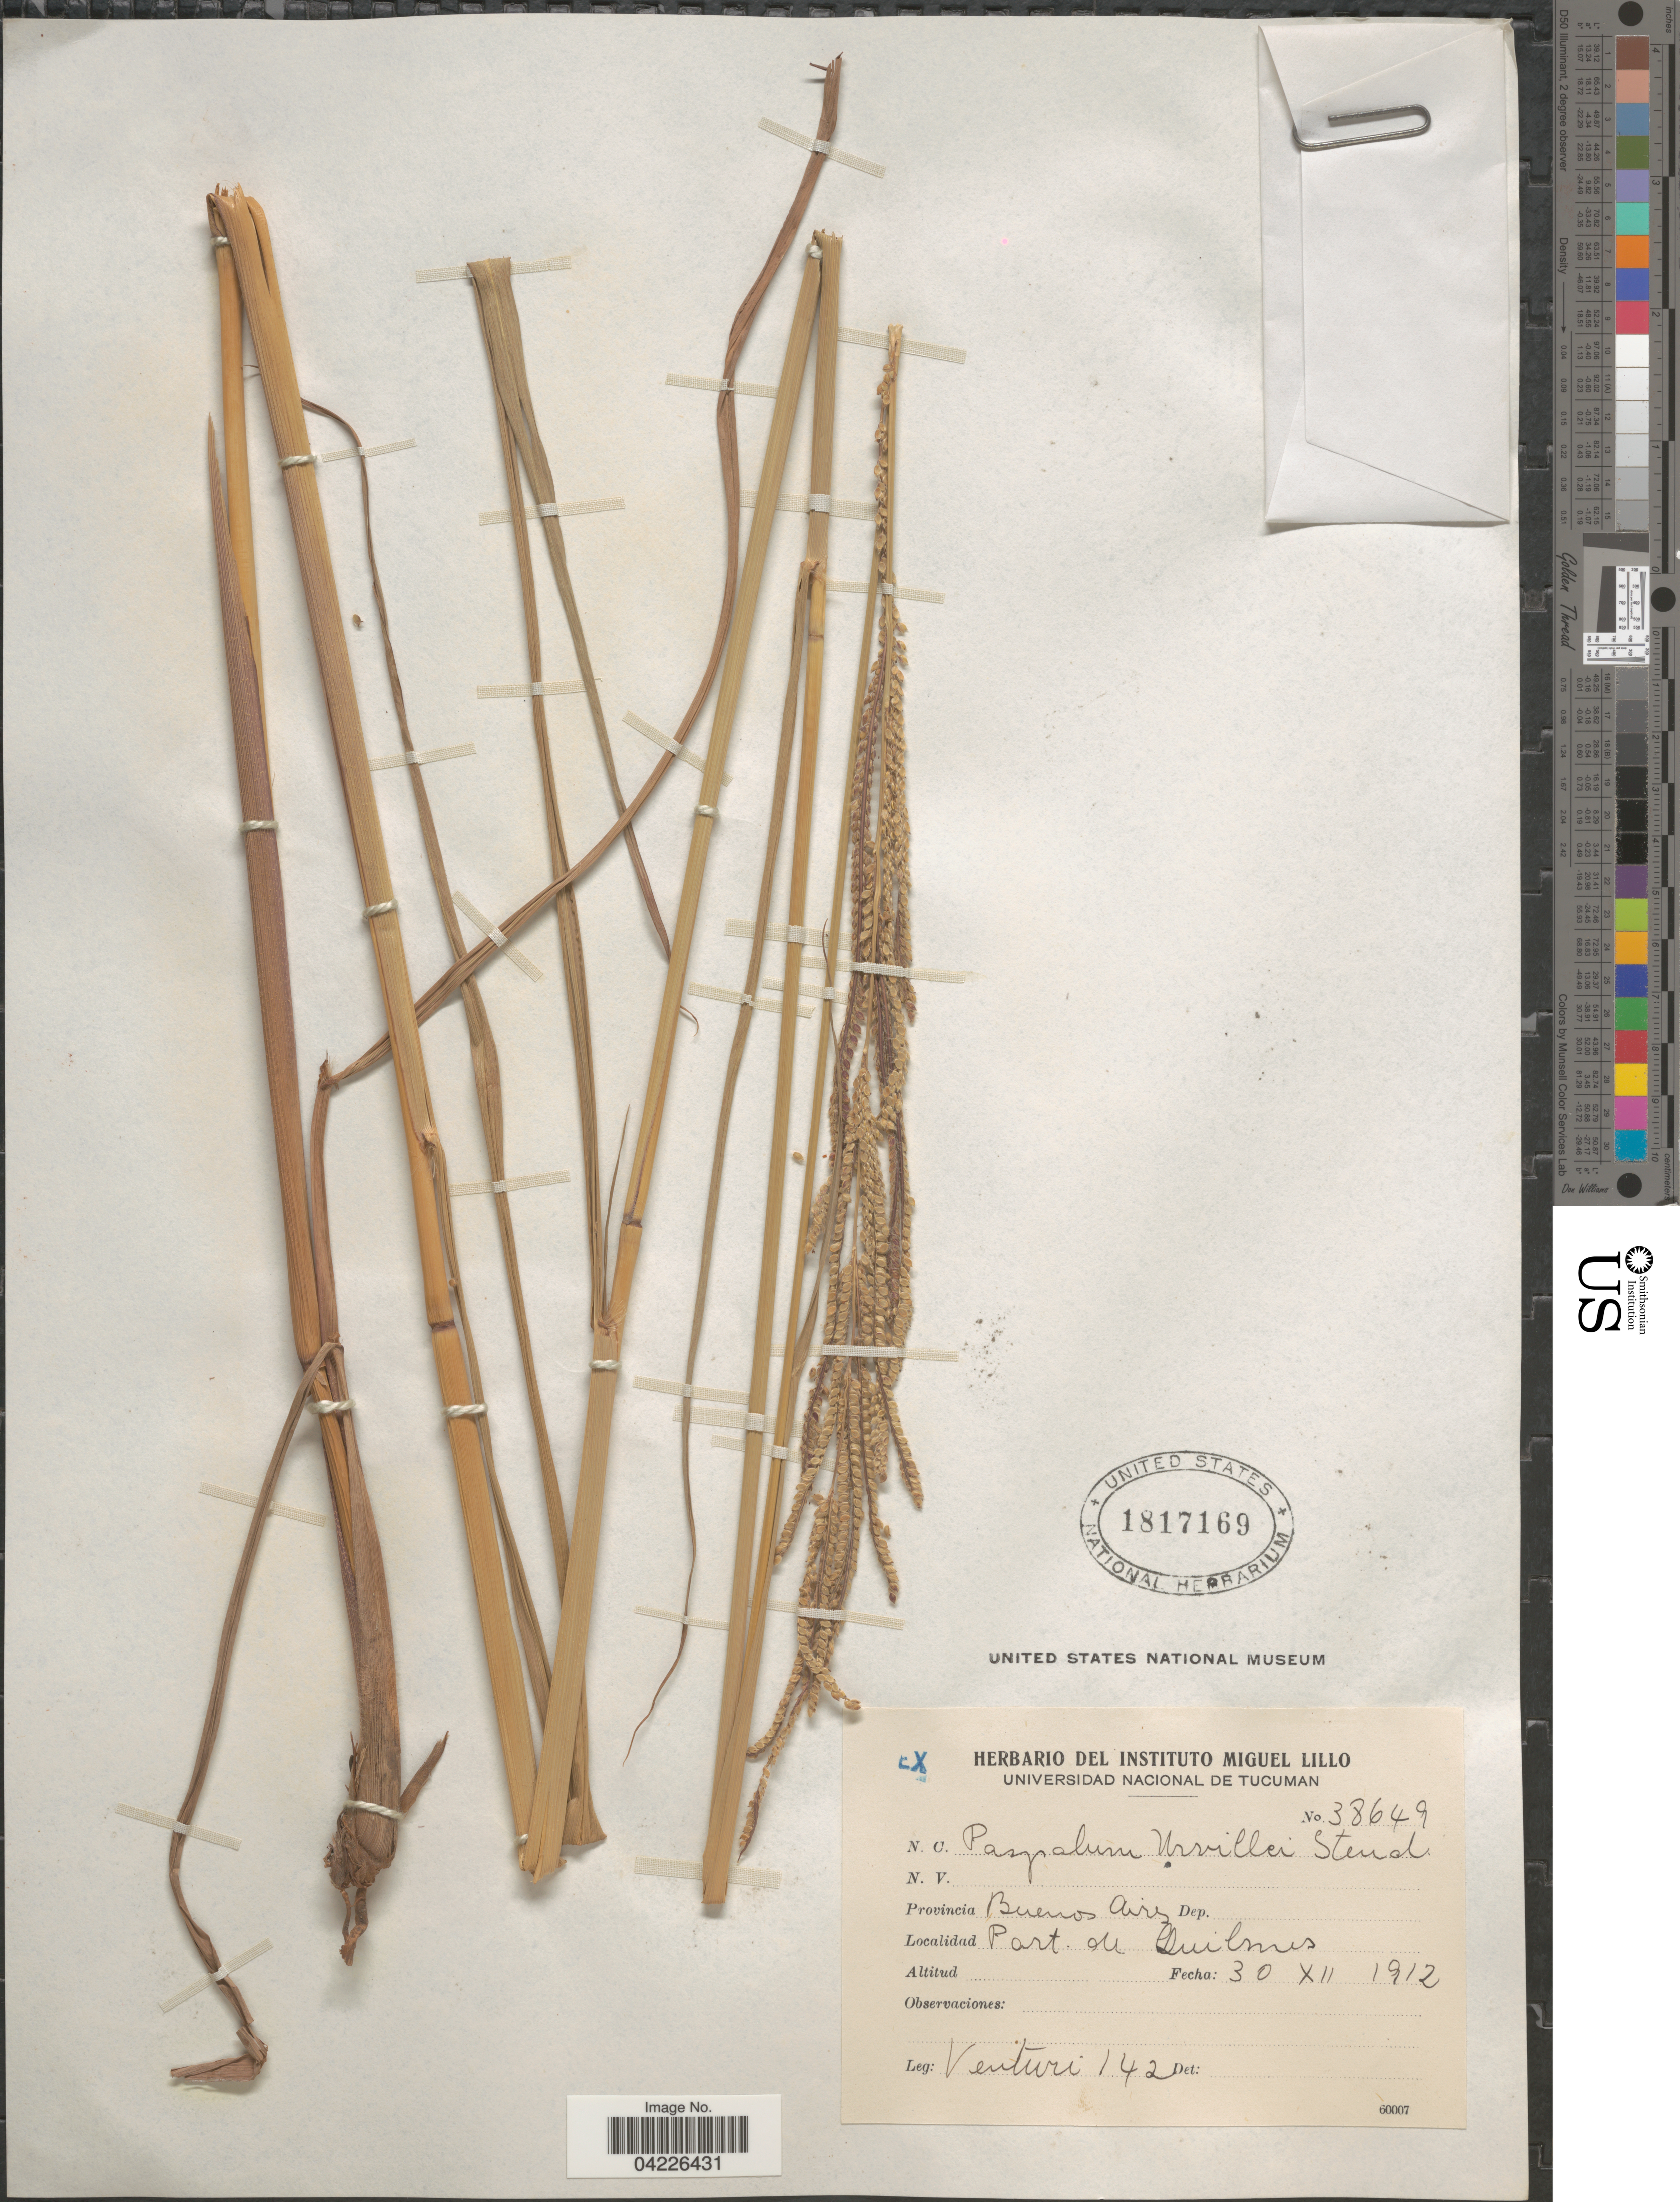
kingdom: Plantae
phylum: Tracheophyta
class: Liliopsida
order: Poales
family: Poaceae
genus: Paspalum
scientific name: Paspalum urvillei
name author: Steud.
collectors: Venturi, --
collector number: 142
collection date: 1912-12-30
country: Argentina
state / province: Buenos Aires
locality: Part. de Quilmes.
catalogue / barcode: US 1817169